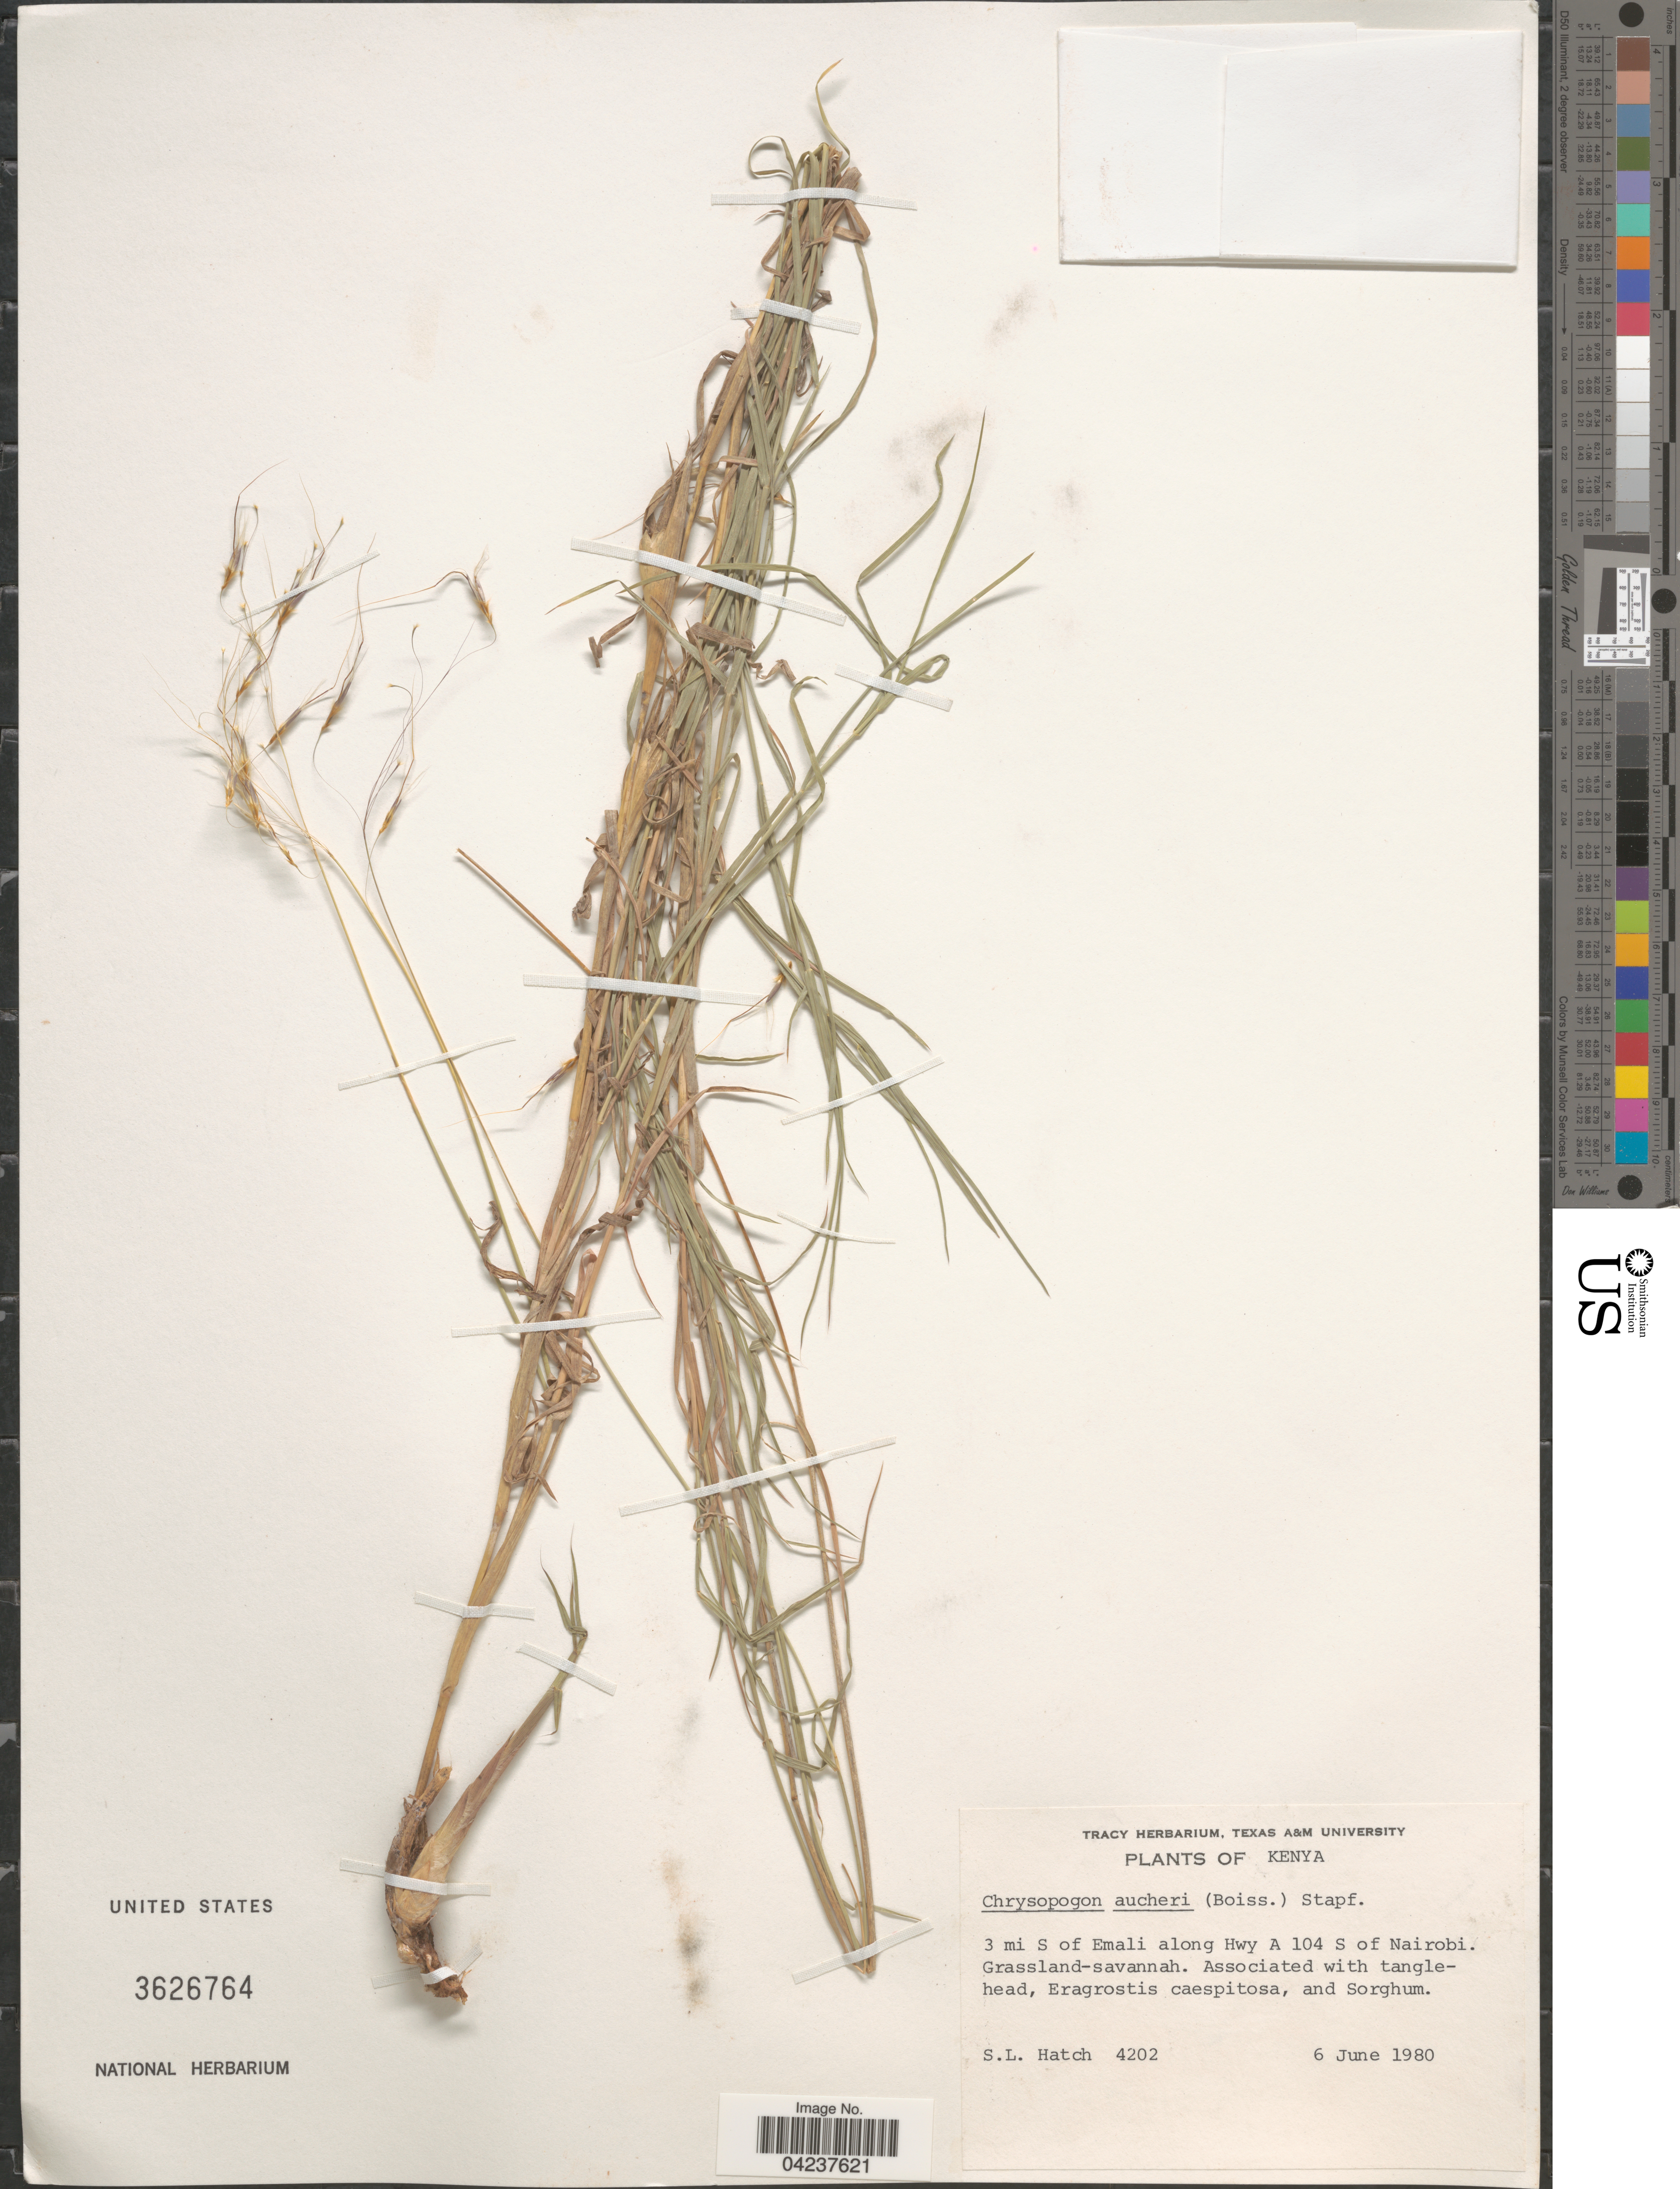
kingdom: Plantae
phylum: Tracheophyta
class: Liliopsida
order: Poales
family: Poaceae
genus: Chrysopogon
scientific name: Chrysopogon plumulosus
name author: Hochst.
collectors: S. Hatch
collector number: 4202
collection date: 1980-06-06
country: Kenya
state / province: Nairobi Area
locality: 3 mi S of Emali along Hwy A 104 S of Nairobi.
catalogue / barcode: US 3626764